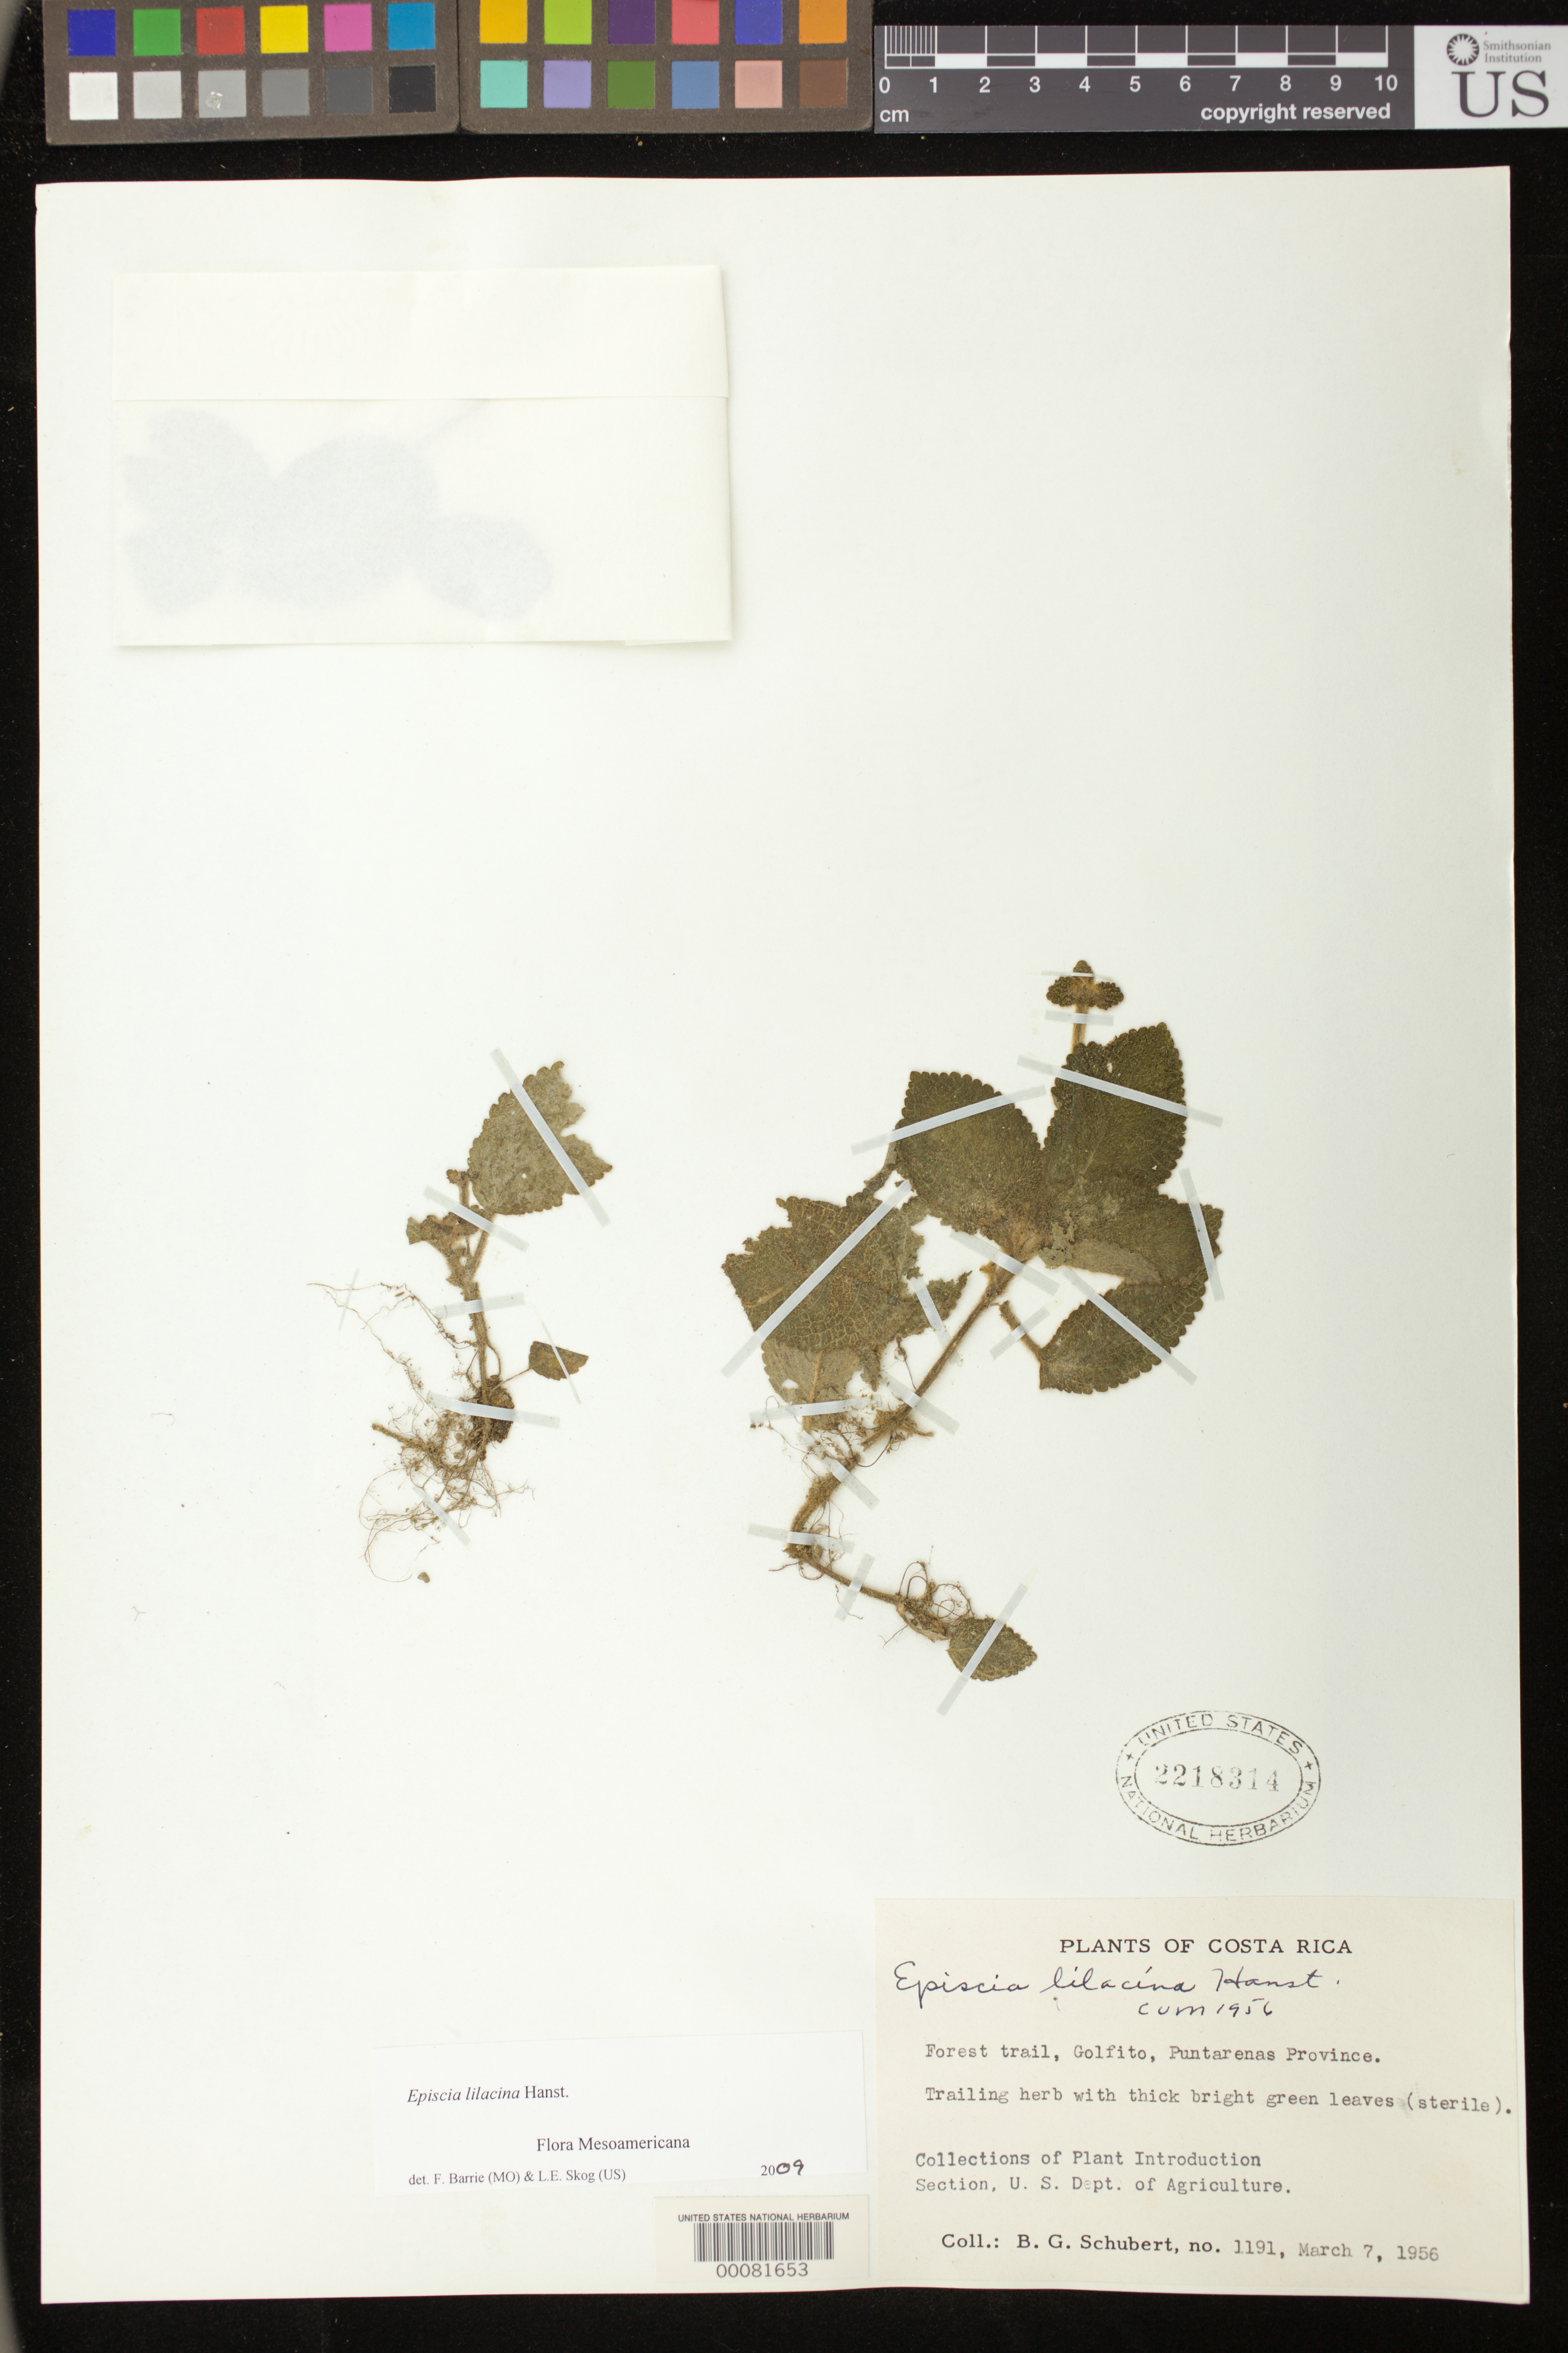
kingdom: Plantae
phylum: Tracheophyta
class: Magnoliopsida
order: Lamiales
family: Gesneriaceae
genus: Episcia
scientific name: Episcia lilacina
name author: Hanst.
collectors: B. Schubert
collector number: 1191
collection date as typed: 07 Mar 1956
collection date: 1956-03-07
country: Costa Rica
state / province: Puntarenas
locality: Golfito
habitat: Forest trail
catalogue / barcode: US 2218314